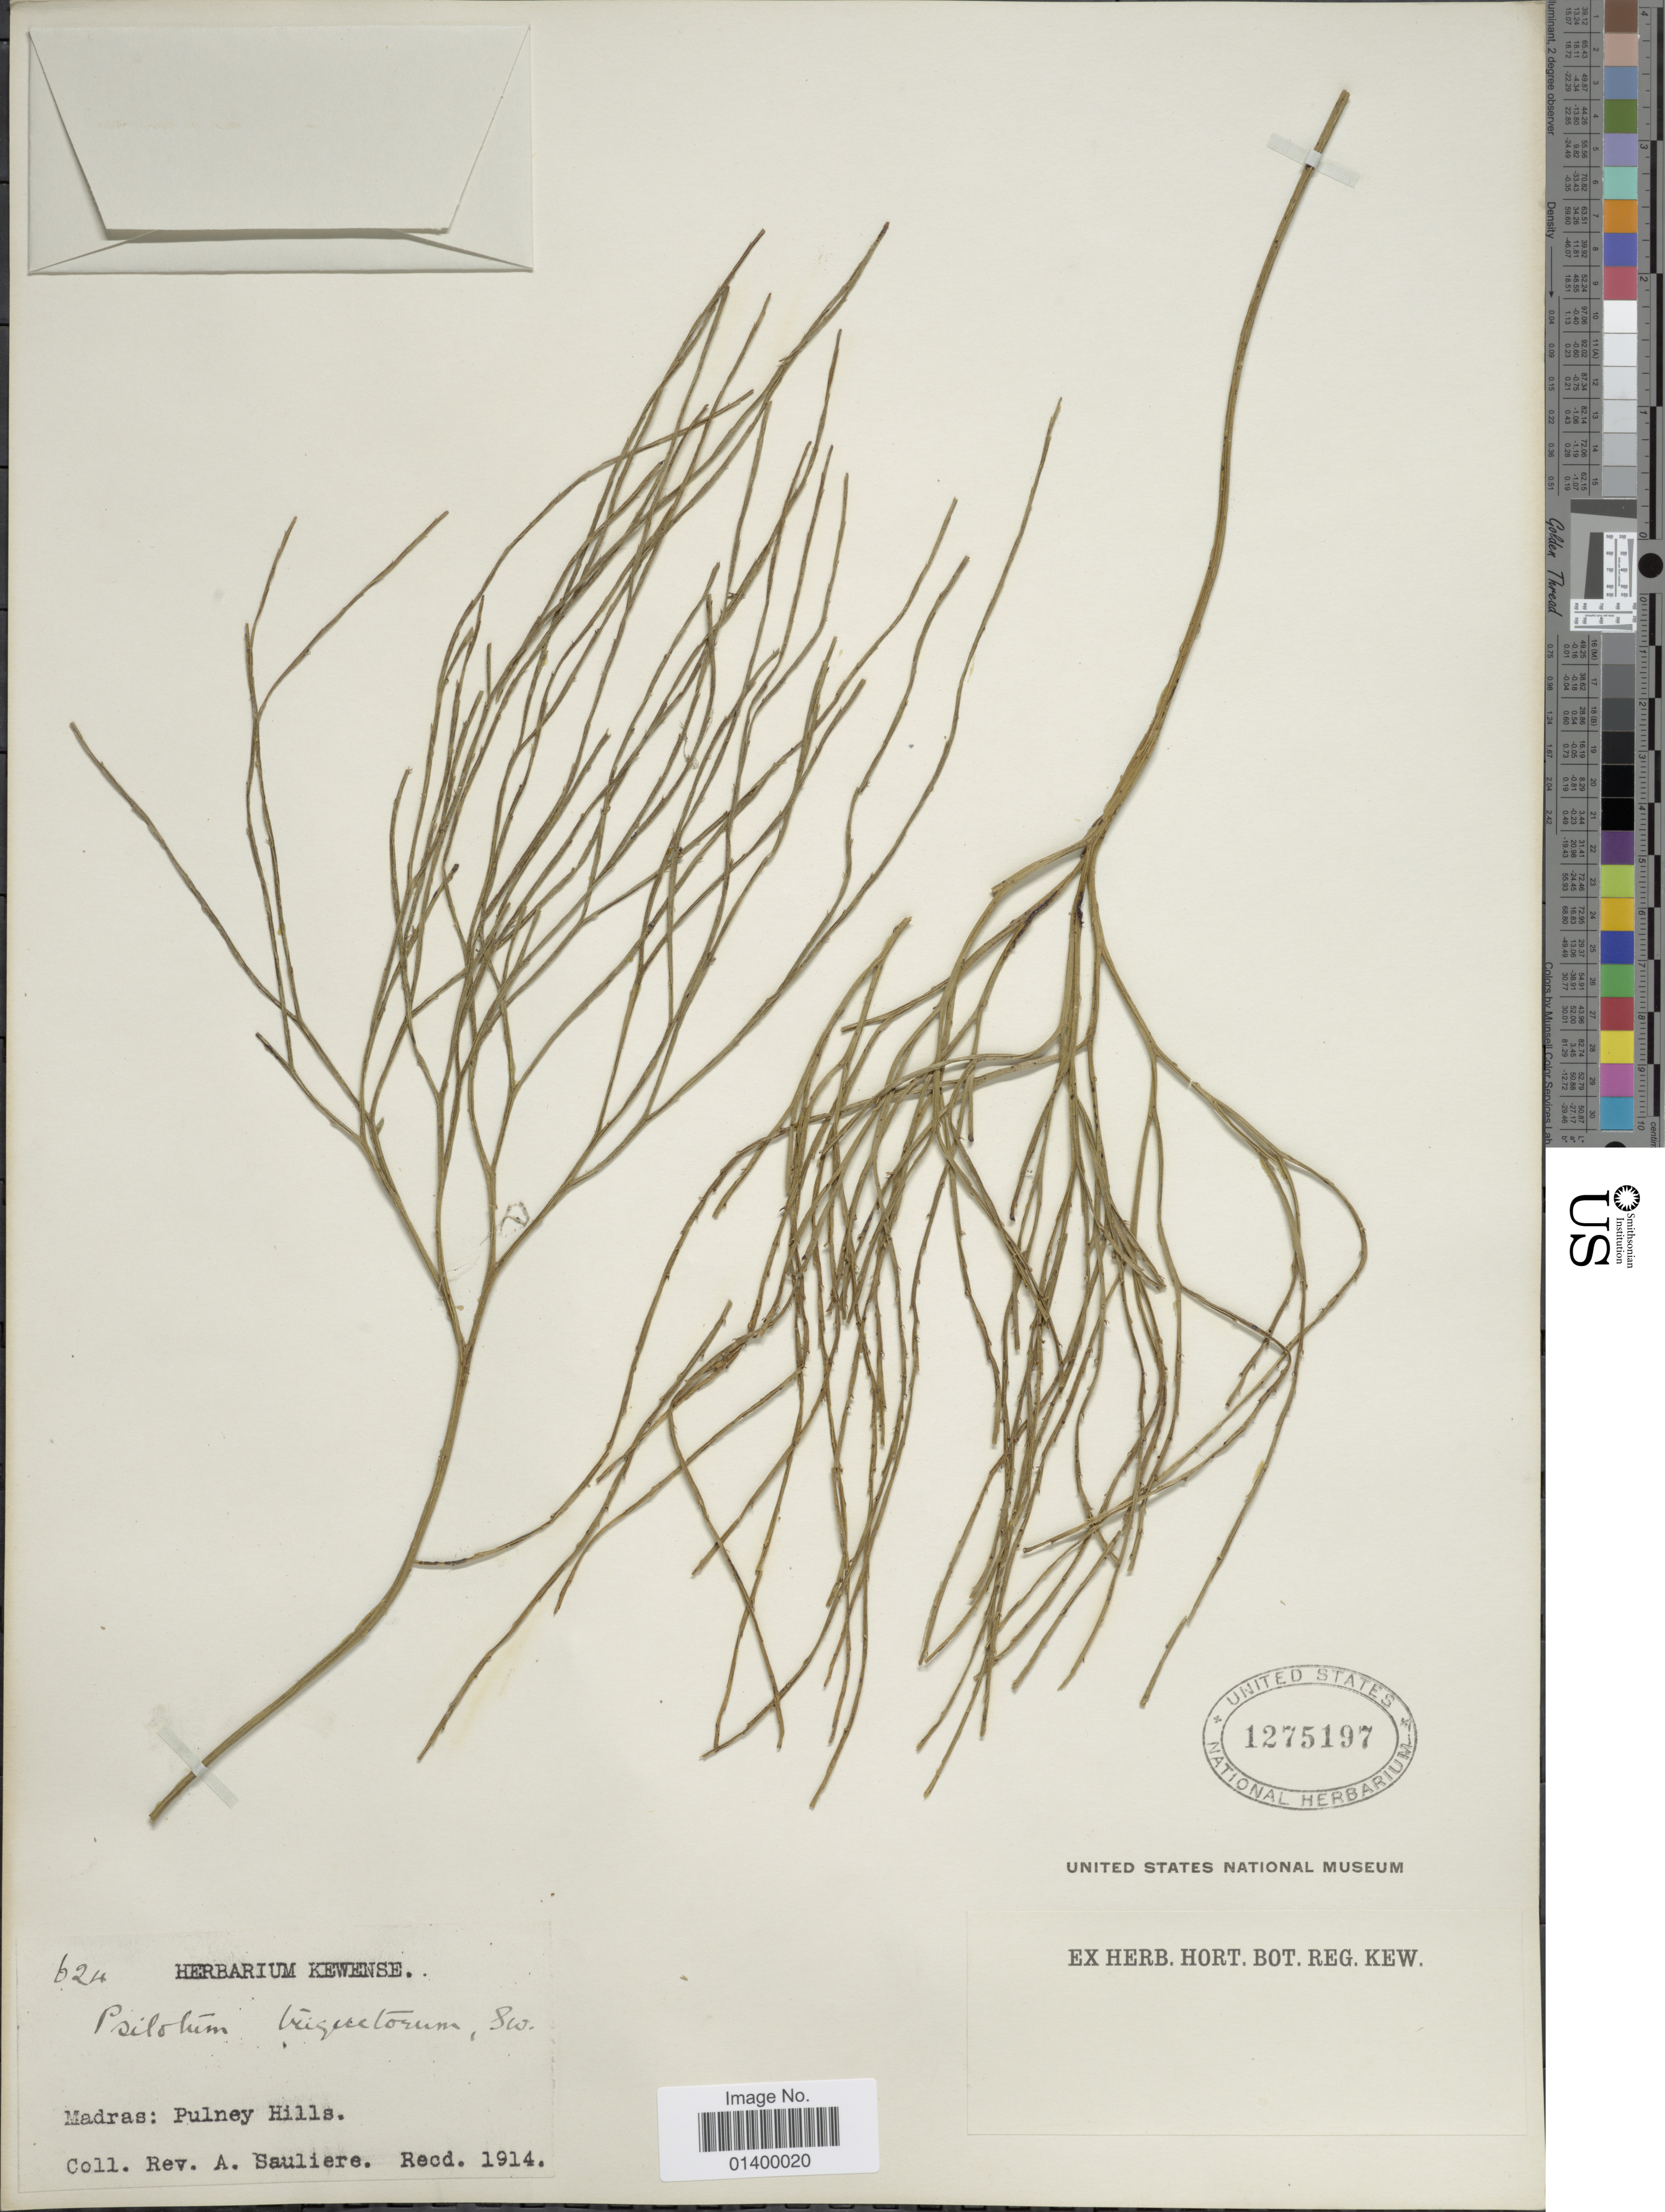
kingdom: Plantae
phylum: Tracheophyta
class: Polypodiopsida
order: Psilotales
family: Psilotaceae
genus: Psilotum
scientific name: Psilotum nudum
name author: (L.) P. Beauv.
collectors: A. Sauliere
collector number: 624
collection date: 1914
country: India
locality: Madras: Pulney Hills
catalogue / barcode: US 1275197